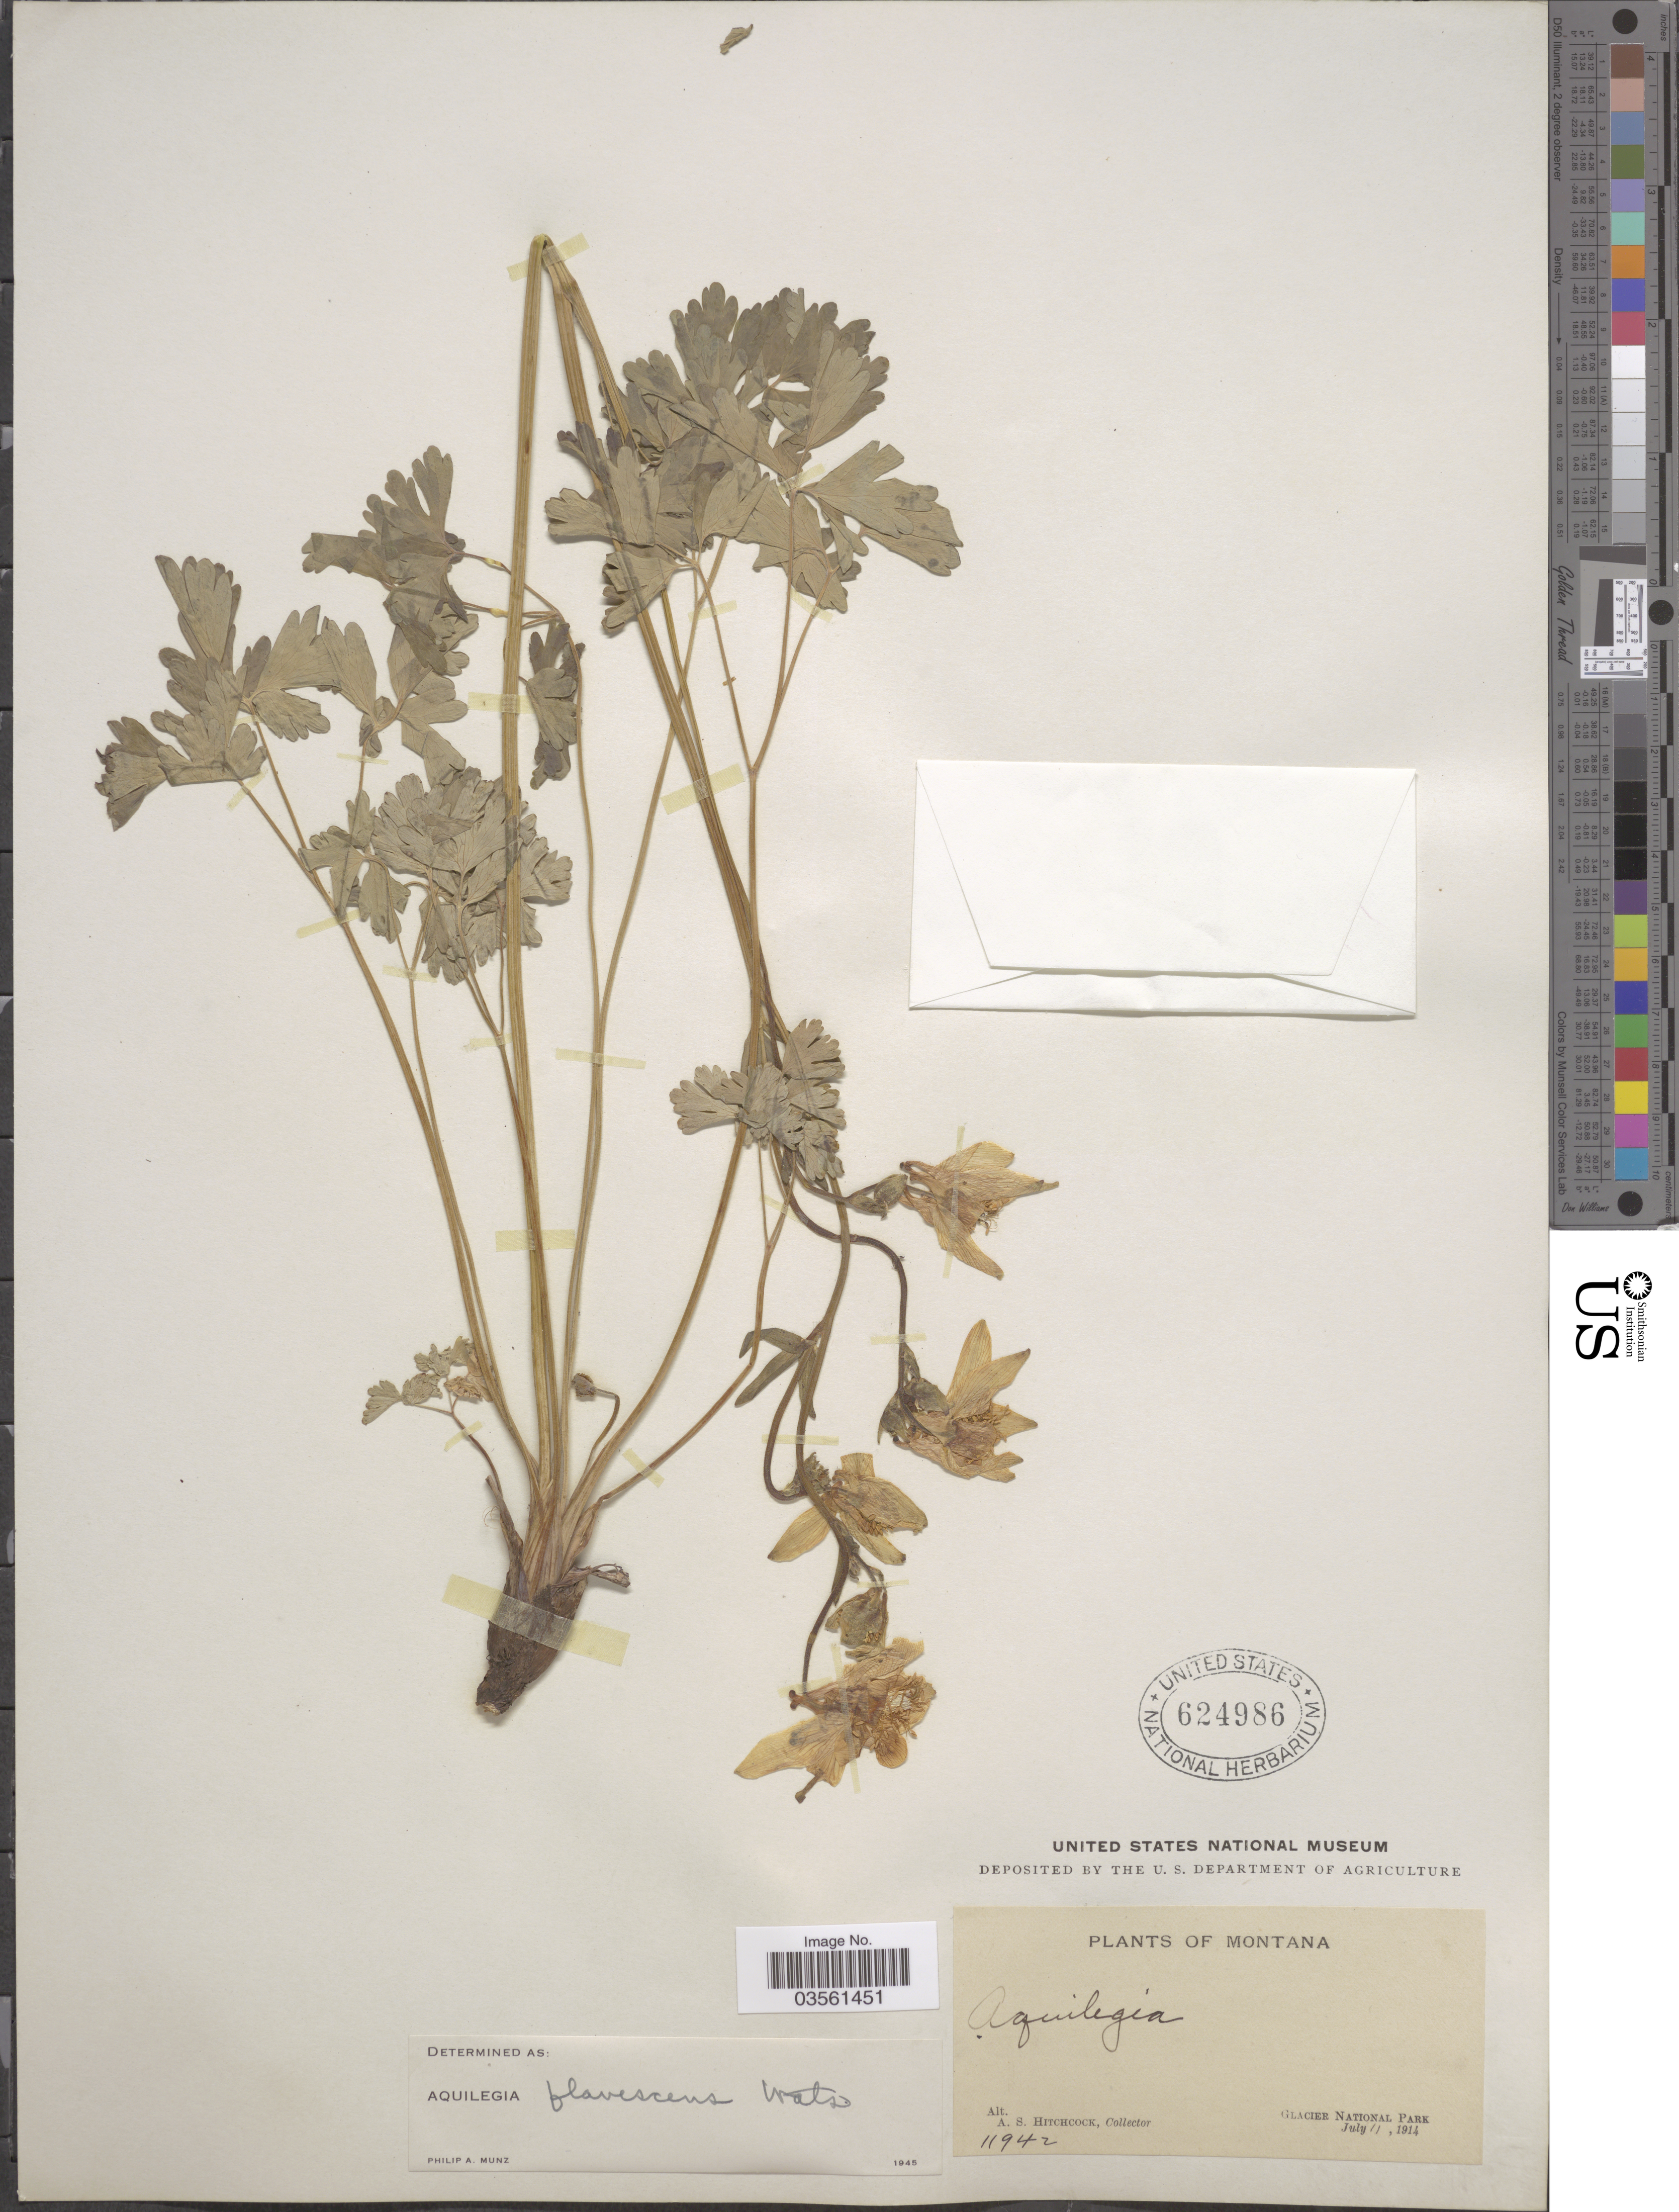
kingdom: Plantae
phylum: Tracheophyta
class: Magnoliopsida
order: Ranunculales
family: Ranunculaceae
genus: Aquilegia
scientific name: Aquilegia flavescens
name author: S. Watson in C. King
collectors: A. S. Hitchcock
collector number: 11942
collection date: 1914-07-11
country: United States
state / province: Montana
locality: Glacier National Park.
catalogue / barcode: US 624986